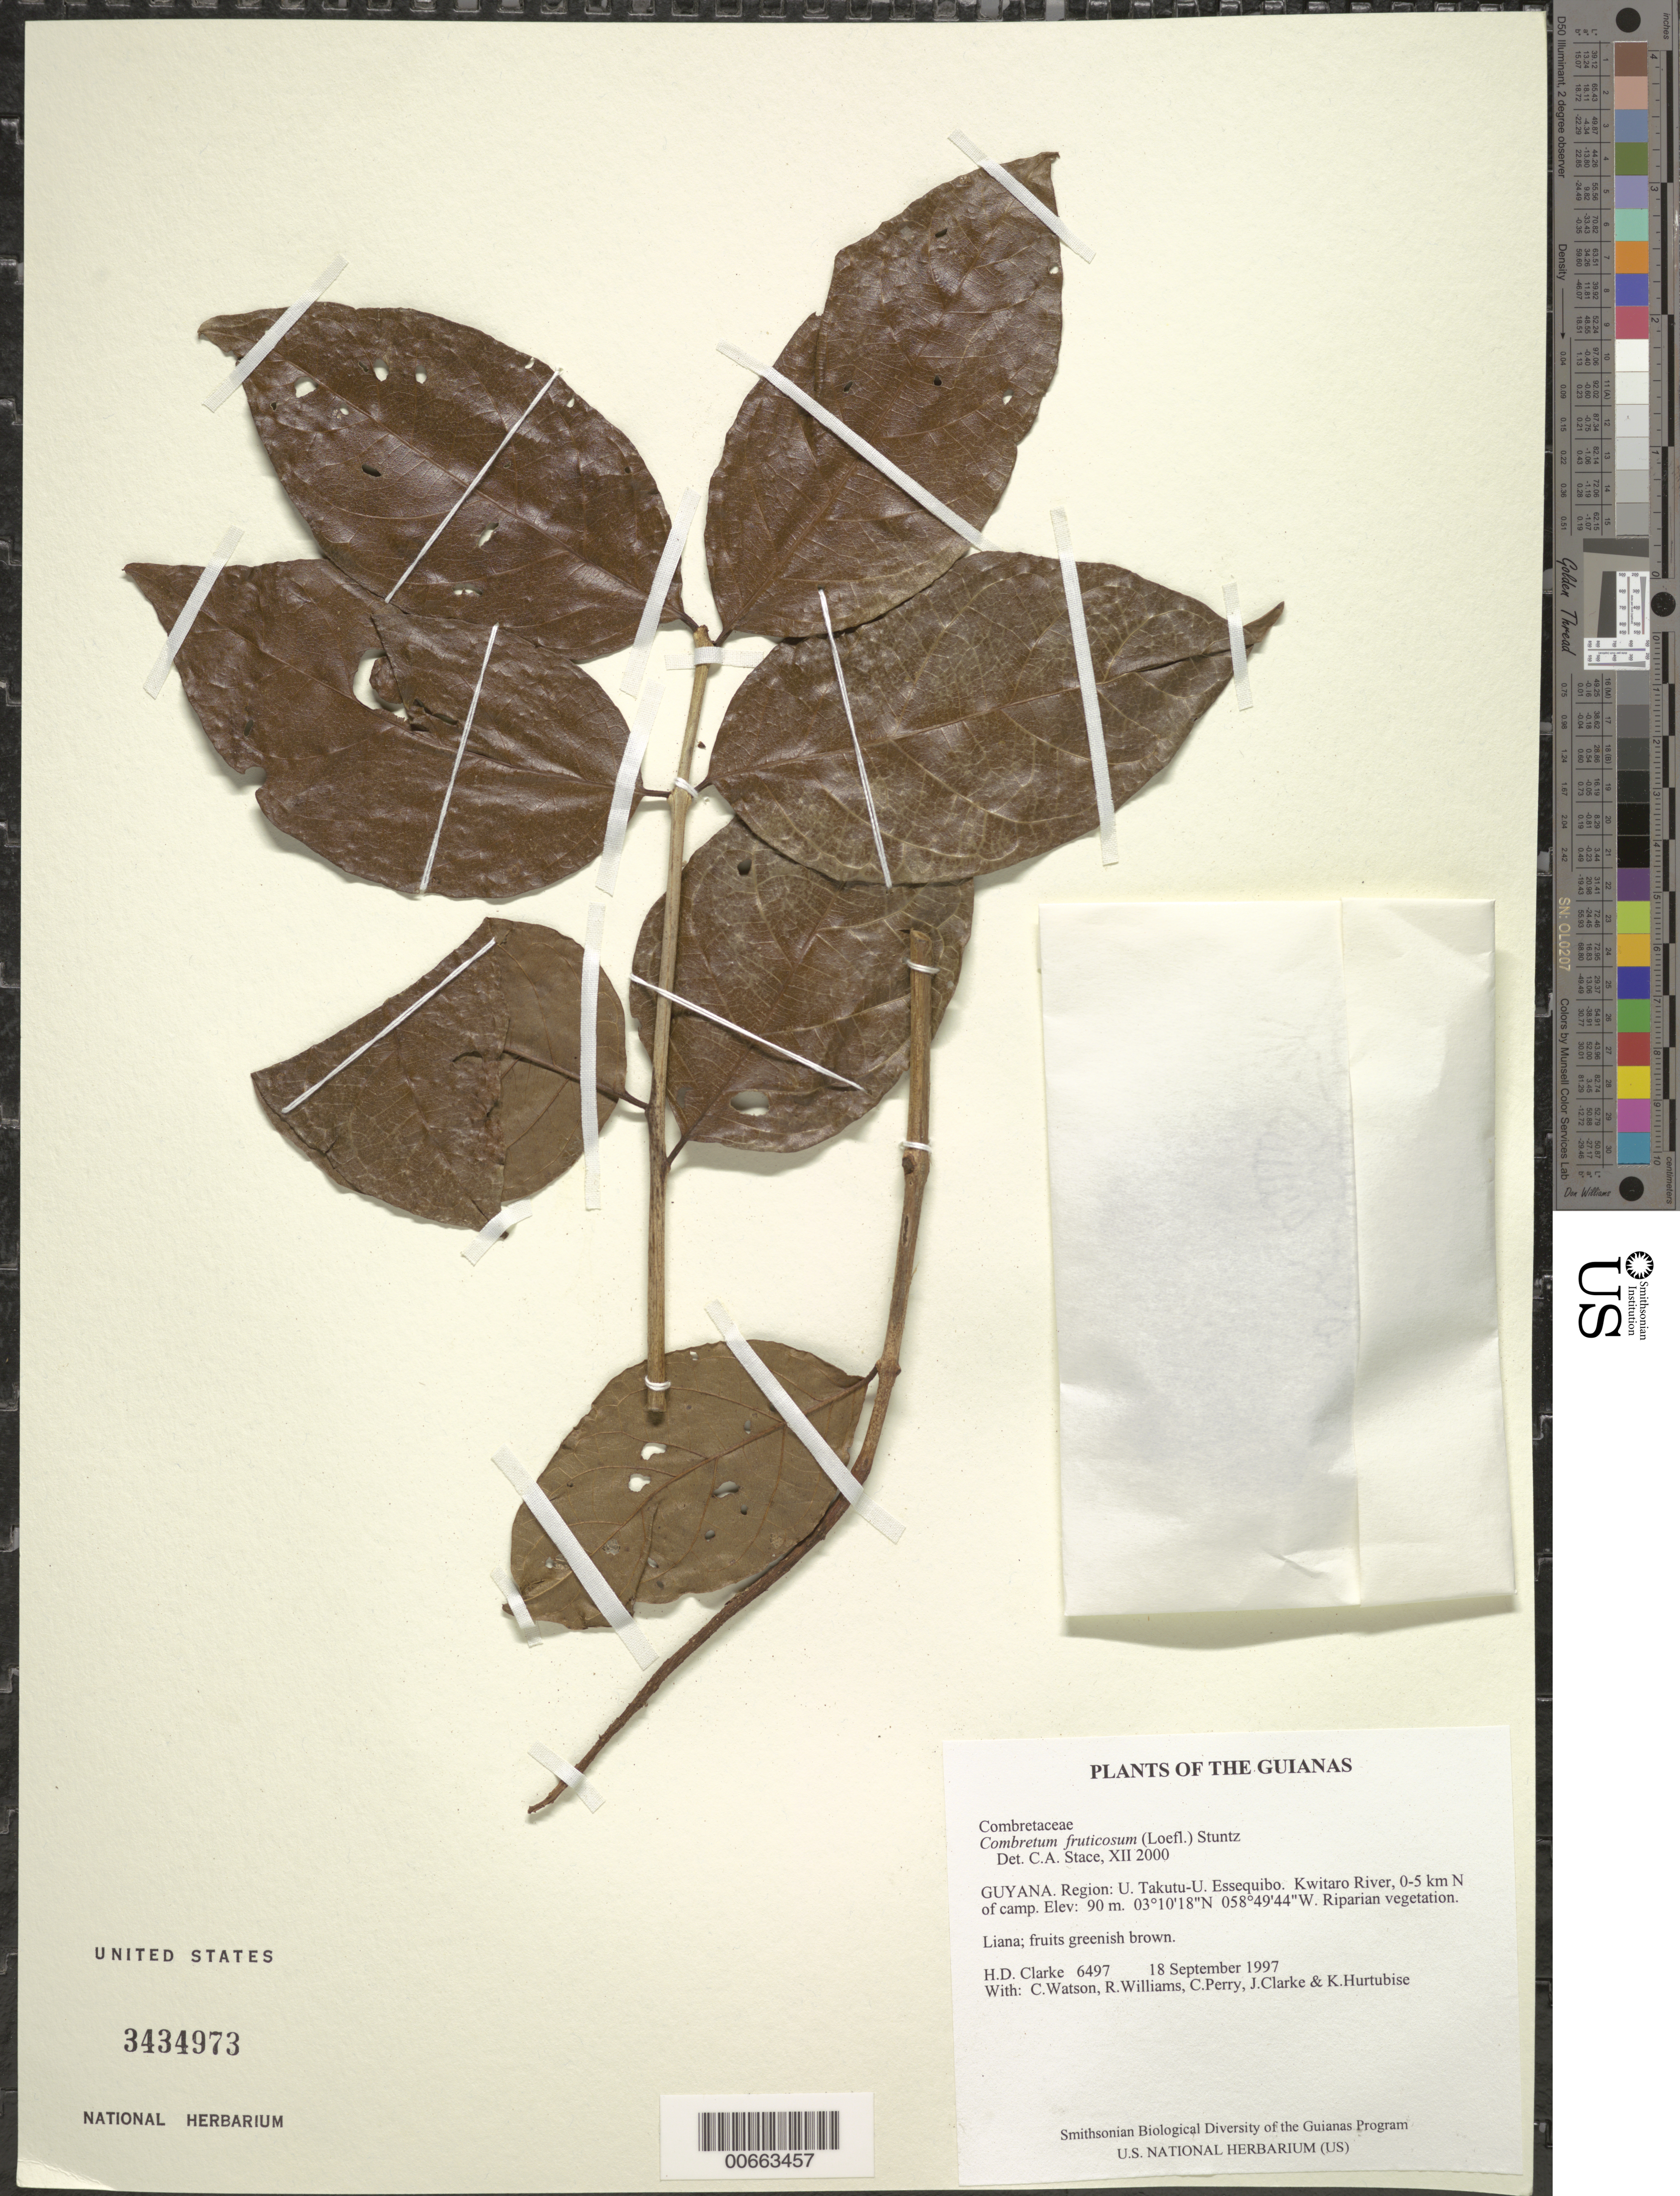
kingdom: Plantae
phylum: Tracheophyta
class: Magnoliopsida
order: Myrtales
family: Combretaceae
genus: Combretum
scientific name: Combretum fruticosum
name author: (Loefl.) Stuntz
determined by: Stace, C. A.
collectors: H. D. Clarke, C. Watson, R. Williams, C. Perry, J. Clarke & K. Hurtubise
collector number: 6497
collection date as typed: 18 September 1997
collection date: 1997-09-18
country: Guyana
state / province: U. Takutu-U. Essequibo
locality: Kwitaro River, 0-5 km N of camp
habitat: Riparian vegetation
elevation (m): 90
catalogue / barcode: US 3434973